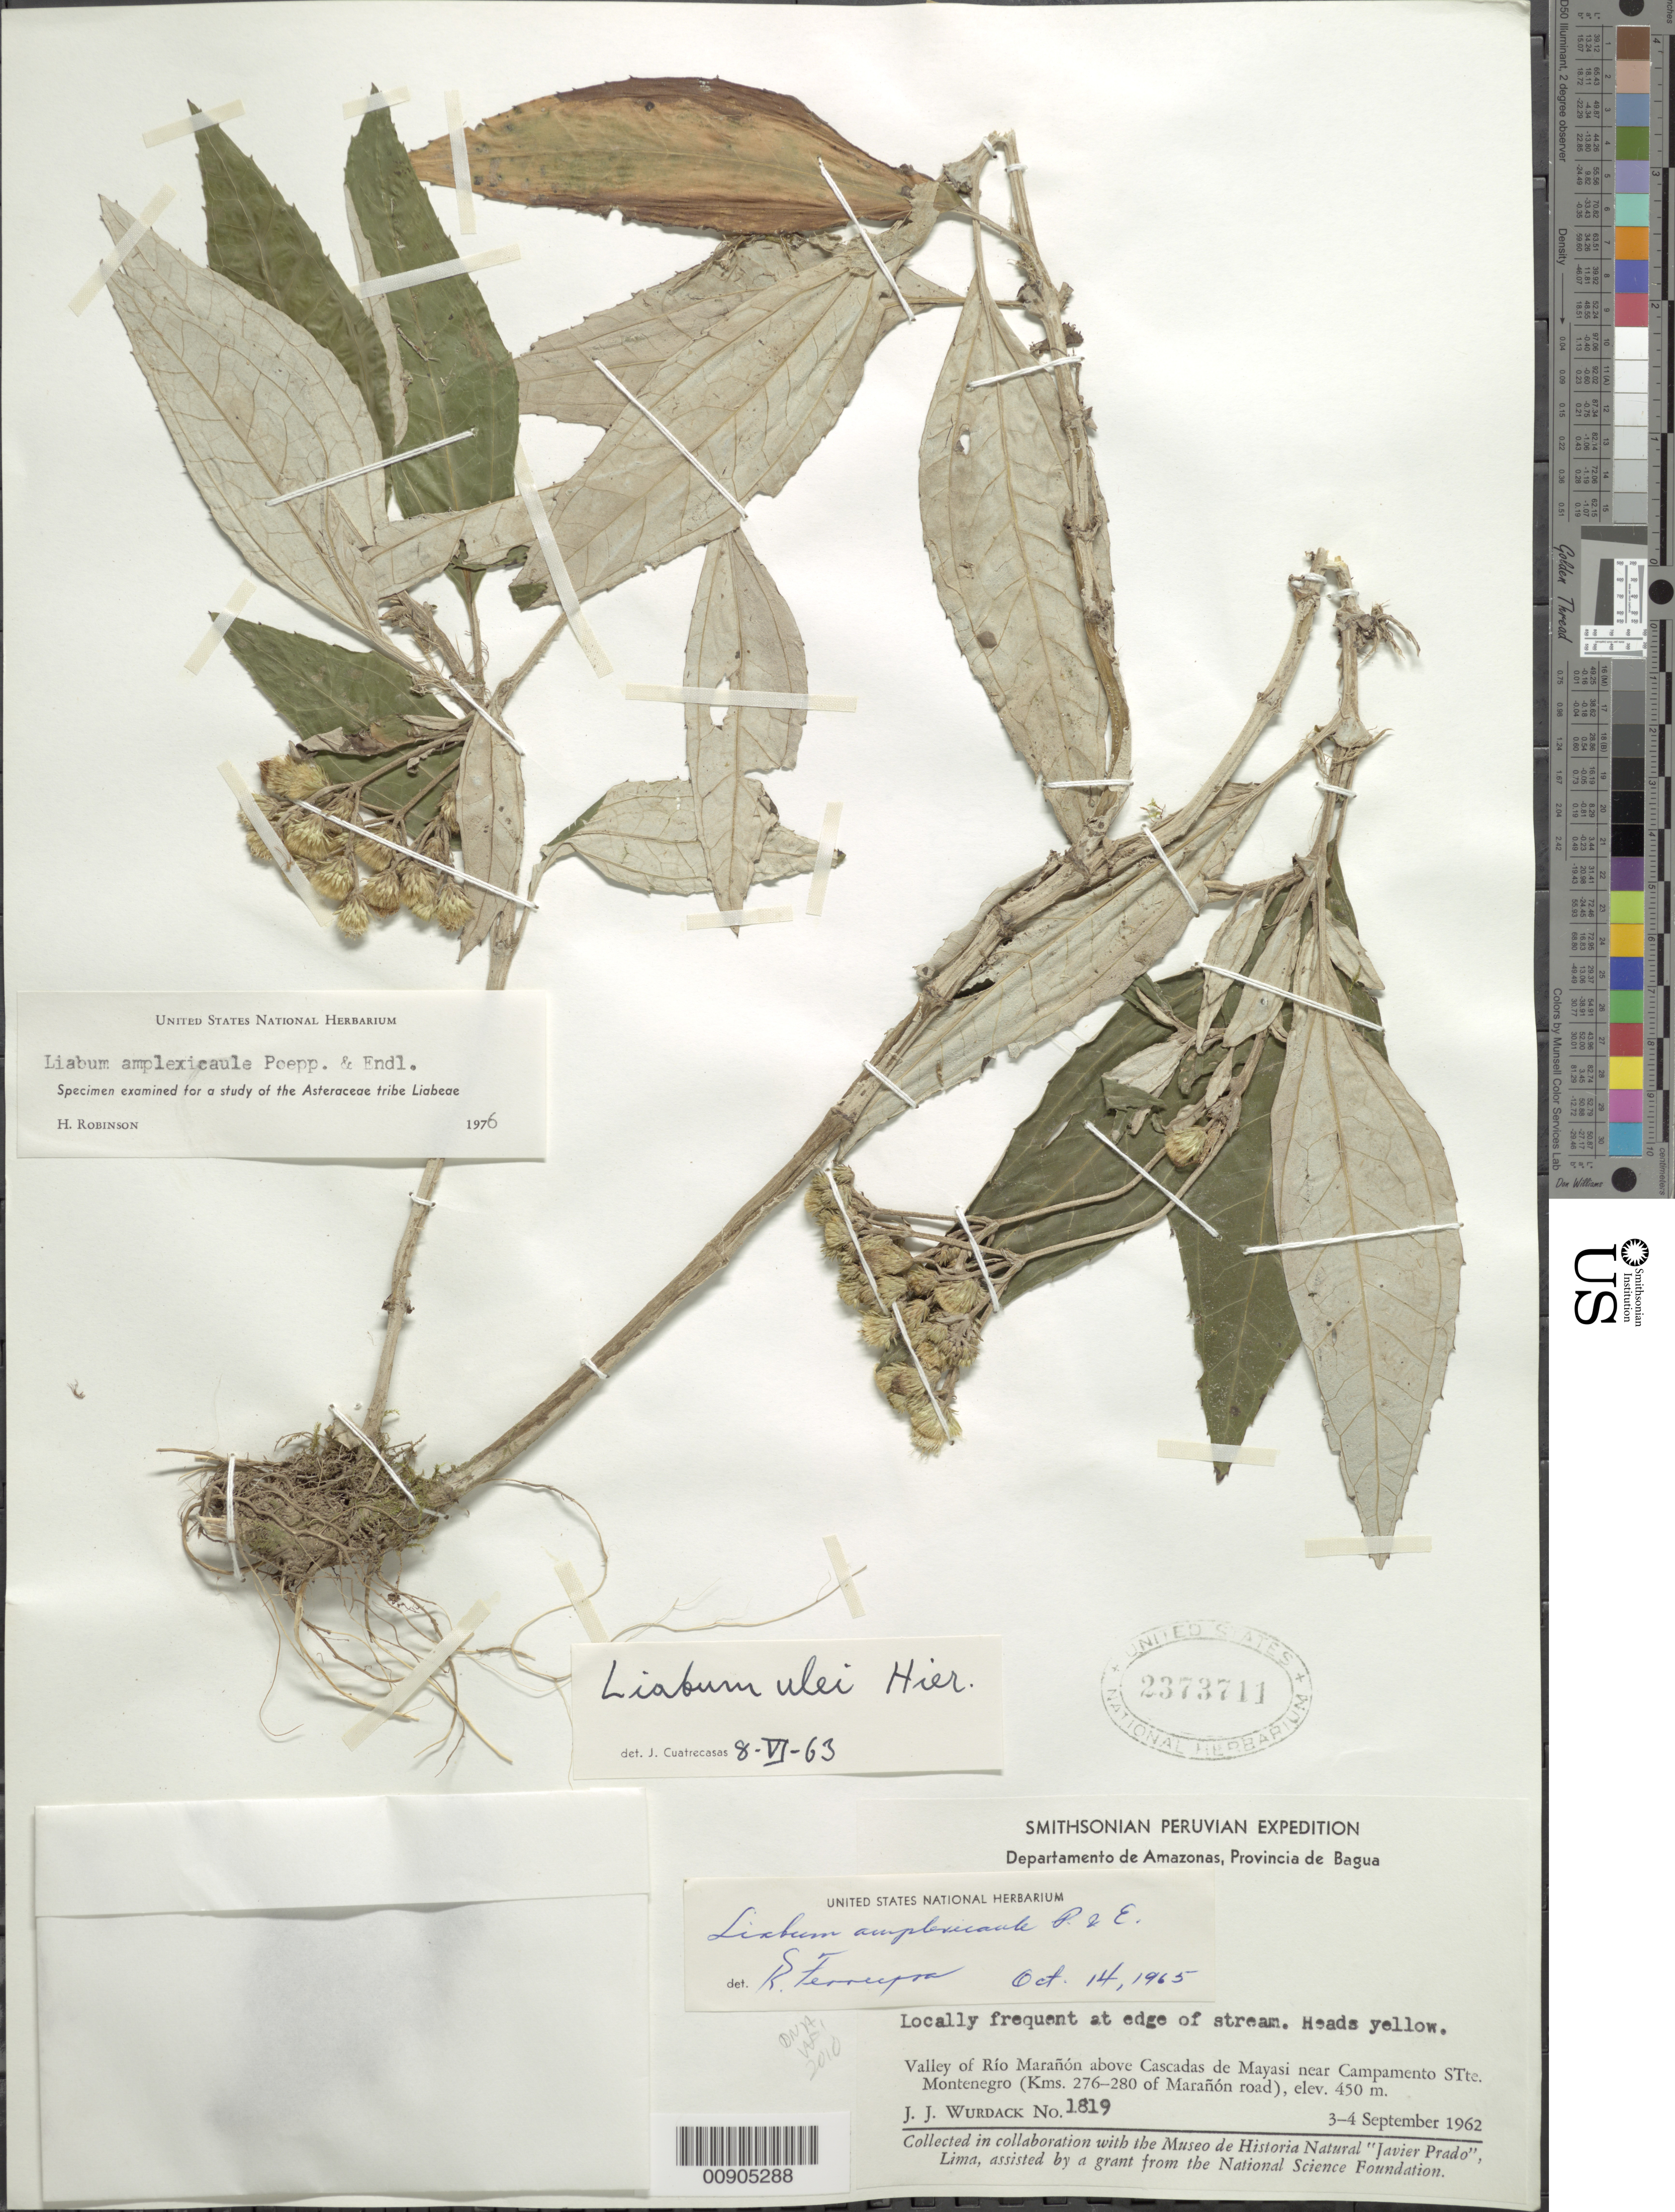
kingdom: Plantae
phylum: Tracheophyta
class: Magnoliopsida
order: Asterales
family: Asteraceae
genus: Liabum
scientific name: Liabum amplexicaule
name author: Poepp. & Endl.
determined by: Robinson, Harold E., (US)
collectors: J. J. Wurdack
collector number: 1819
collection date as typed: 3 September 1962 to 4 September 1962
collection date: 1962-09-03/1962-09-04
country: Peru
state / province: Amazonas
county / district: Bagua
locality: Rio Marañon valley, above Cascades de Mayasi near Campamento Stte. Montenegro (kms 276-280 of Marañon road)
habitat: Edge of stream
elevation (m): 450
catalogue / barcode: US 2373711